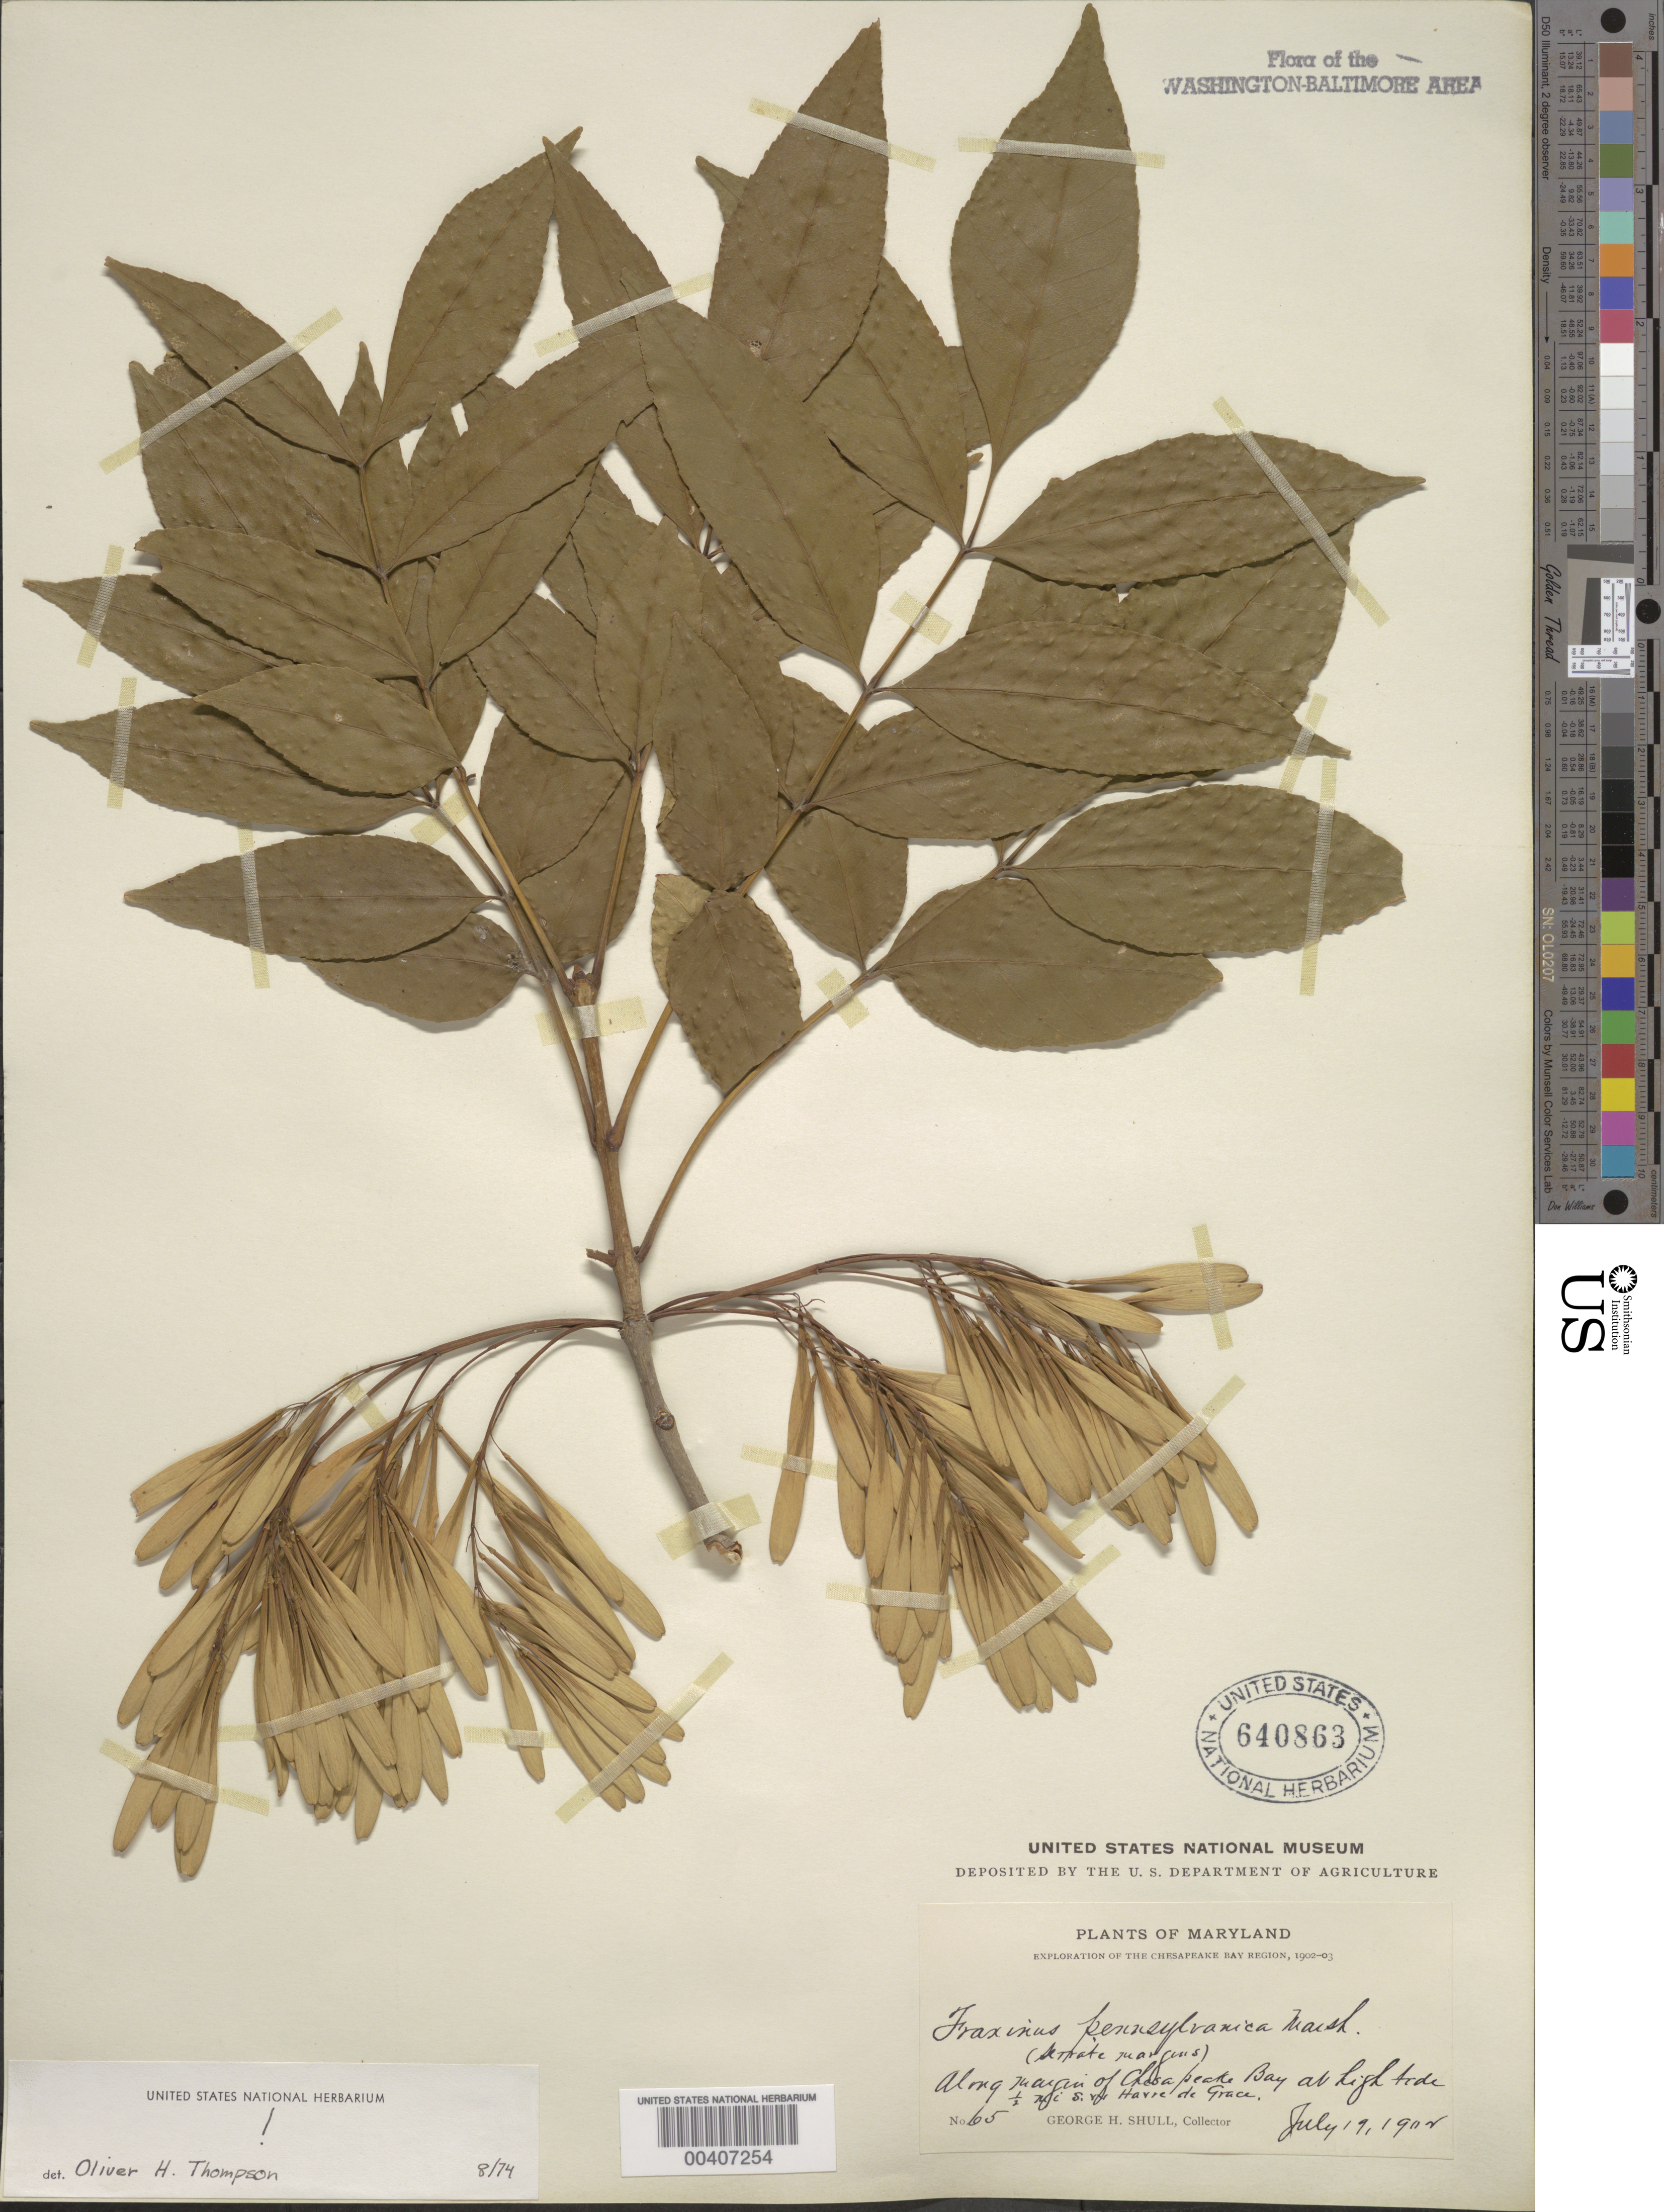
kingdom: Plantae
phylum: Tracheophyta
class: Magnoliopsida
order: Lamiales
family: Oleaceae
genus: Fraxinus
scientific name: Fraxinus pennsylvanica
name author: Marshall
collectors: G. H. Shull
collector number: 65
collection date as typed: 19 Jul 1902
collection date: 1902-07-19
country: United States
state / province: Maryland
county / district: Harford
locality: On shore of Chesapeake Bay, south of Havre De Grace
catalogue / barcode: US 640863